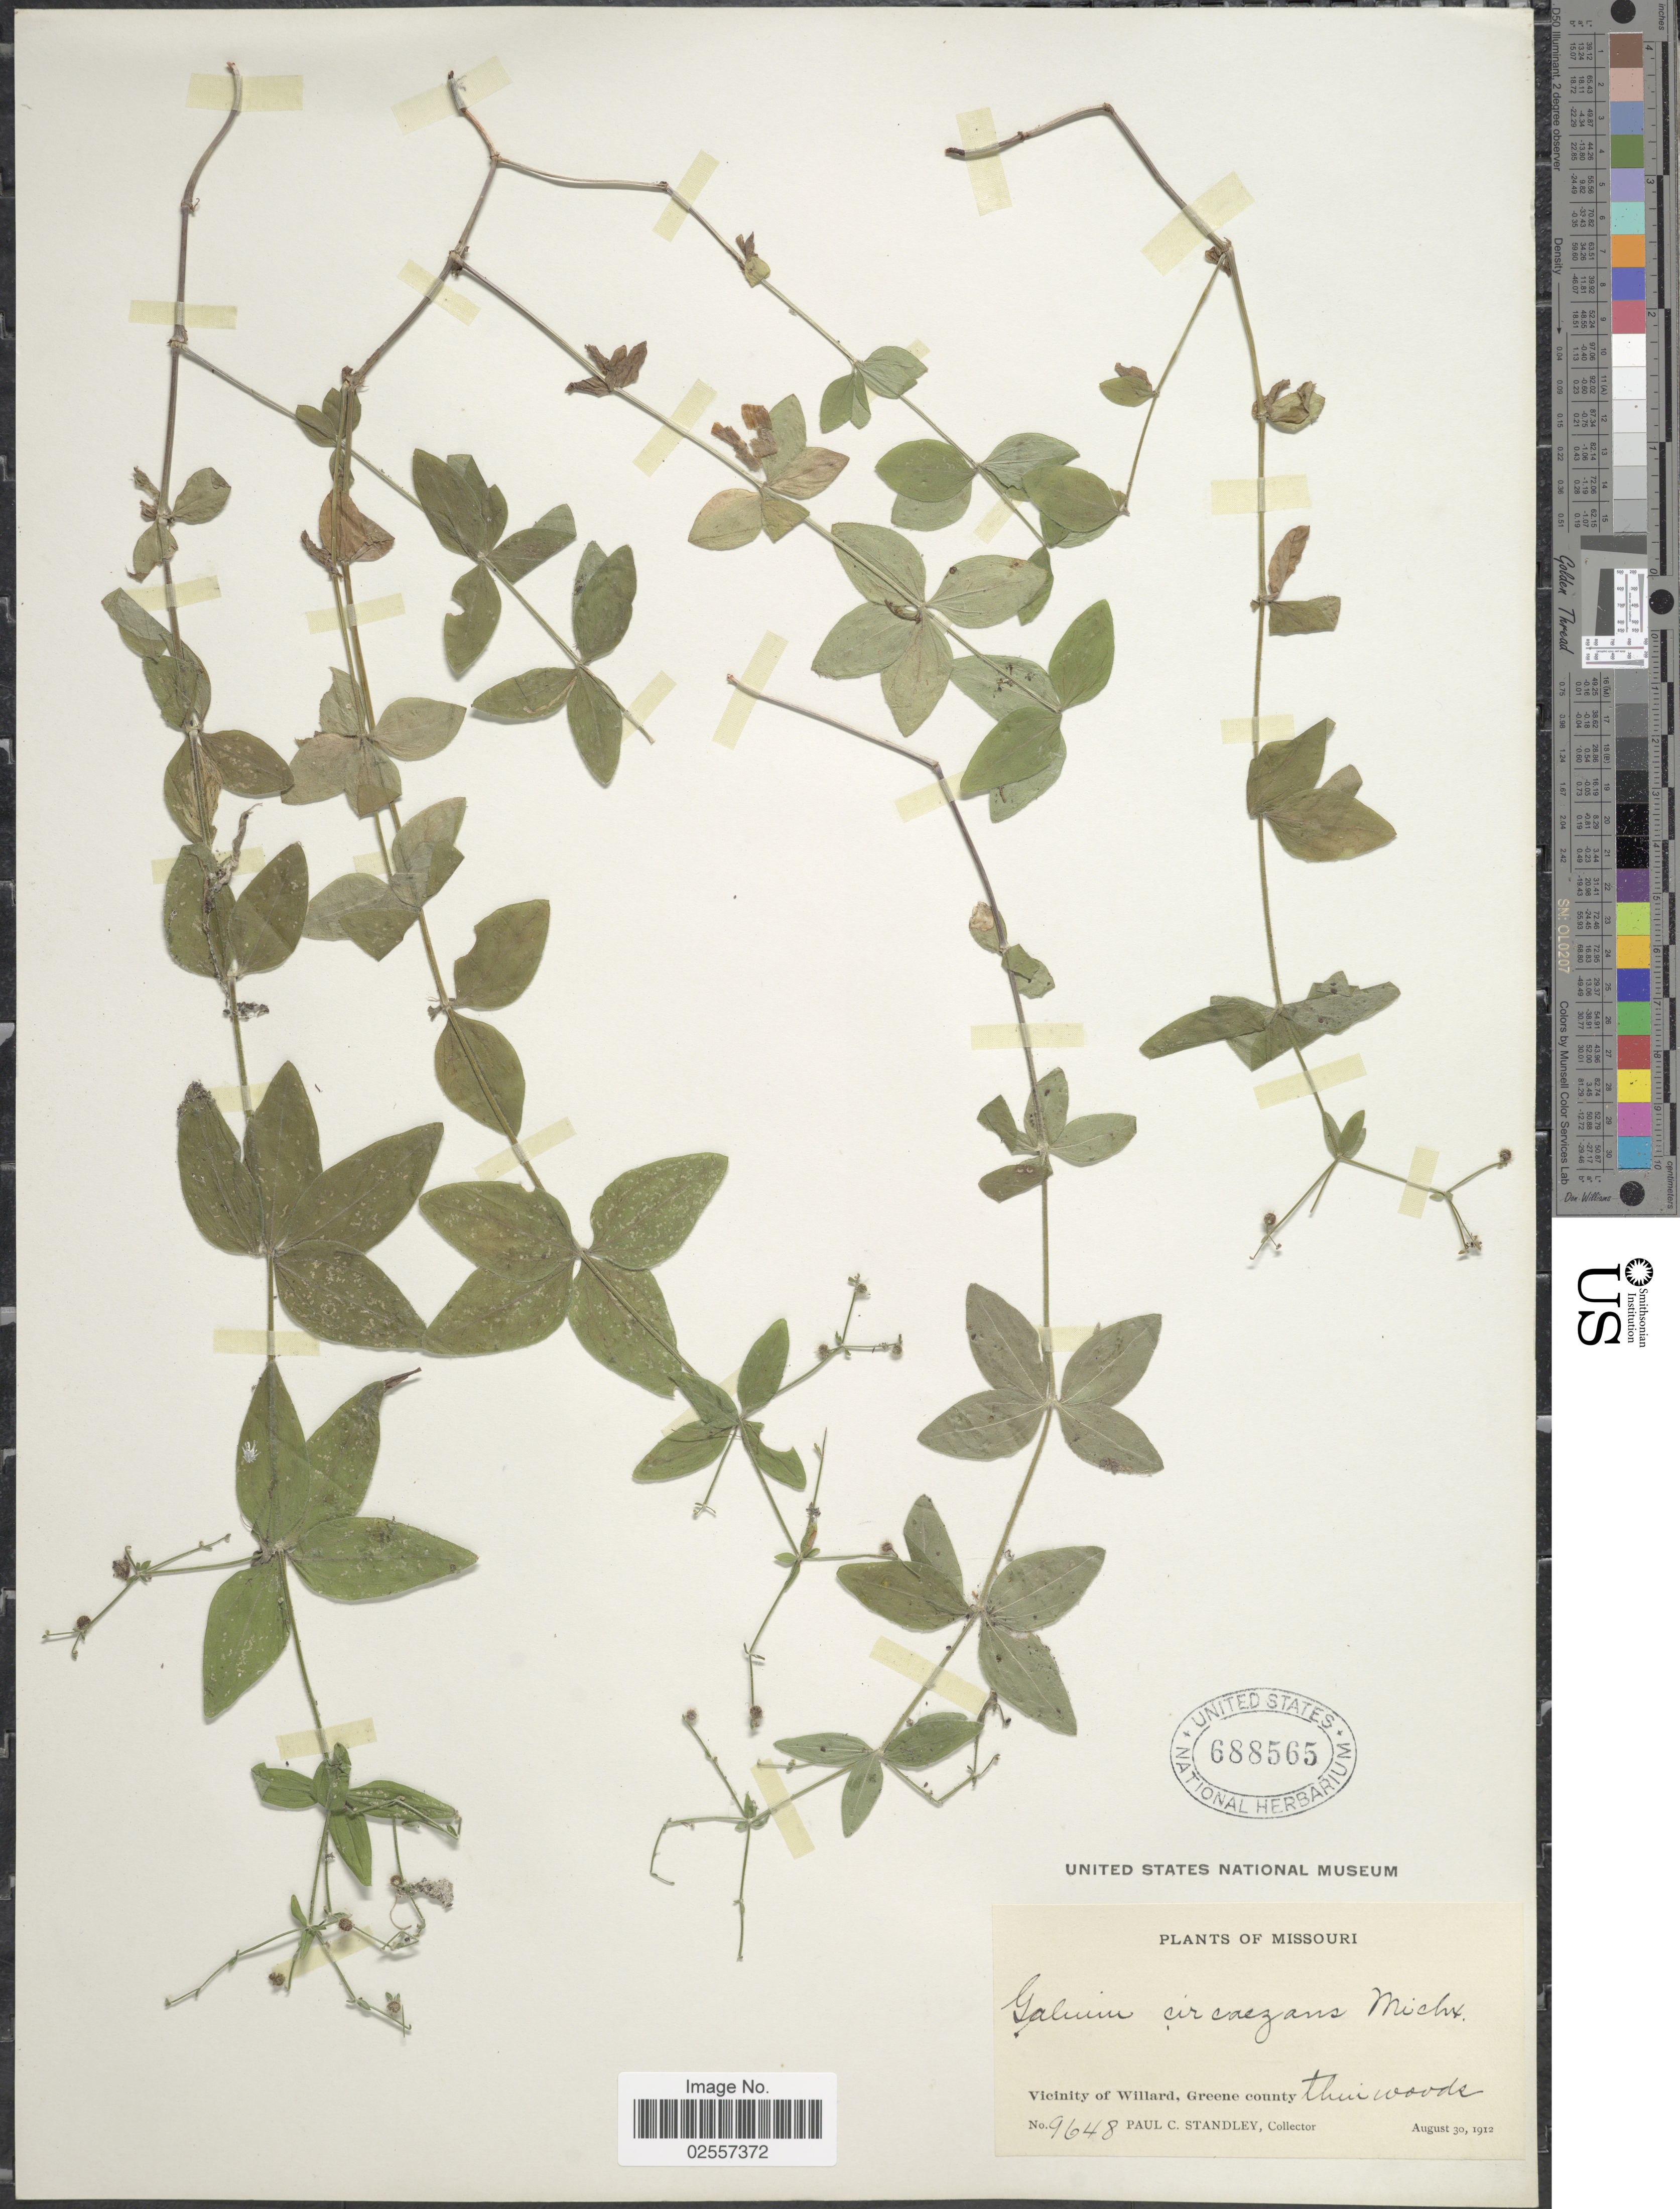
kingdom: Plantae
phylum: Tracheophyta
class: Magnoliopsida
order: Gentianales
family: Rubiaceae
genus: Galium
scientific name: Galium circaezans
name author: Michx.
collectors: P. C. Standley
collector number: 9648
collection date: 1912-08-30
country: United States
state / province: Missouri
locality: Vicinity of Willard, Greene county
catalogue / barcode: US 688565